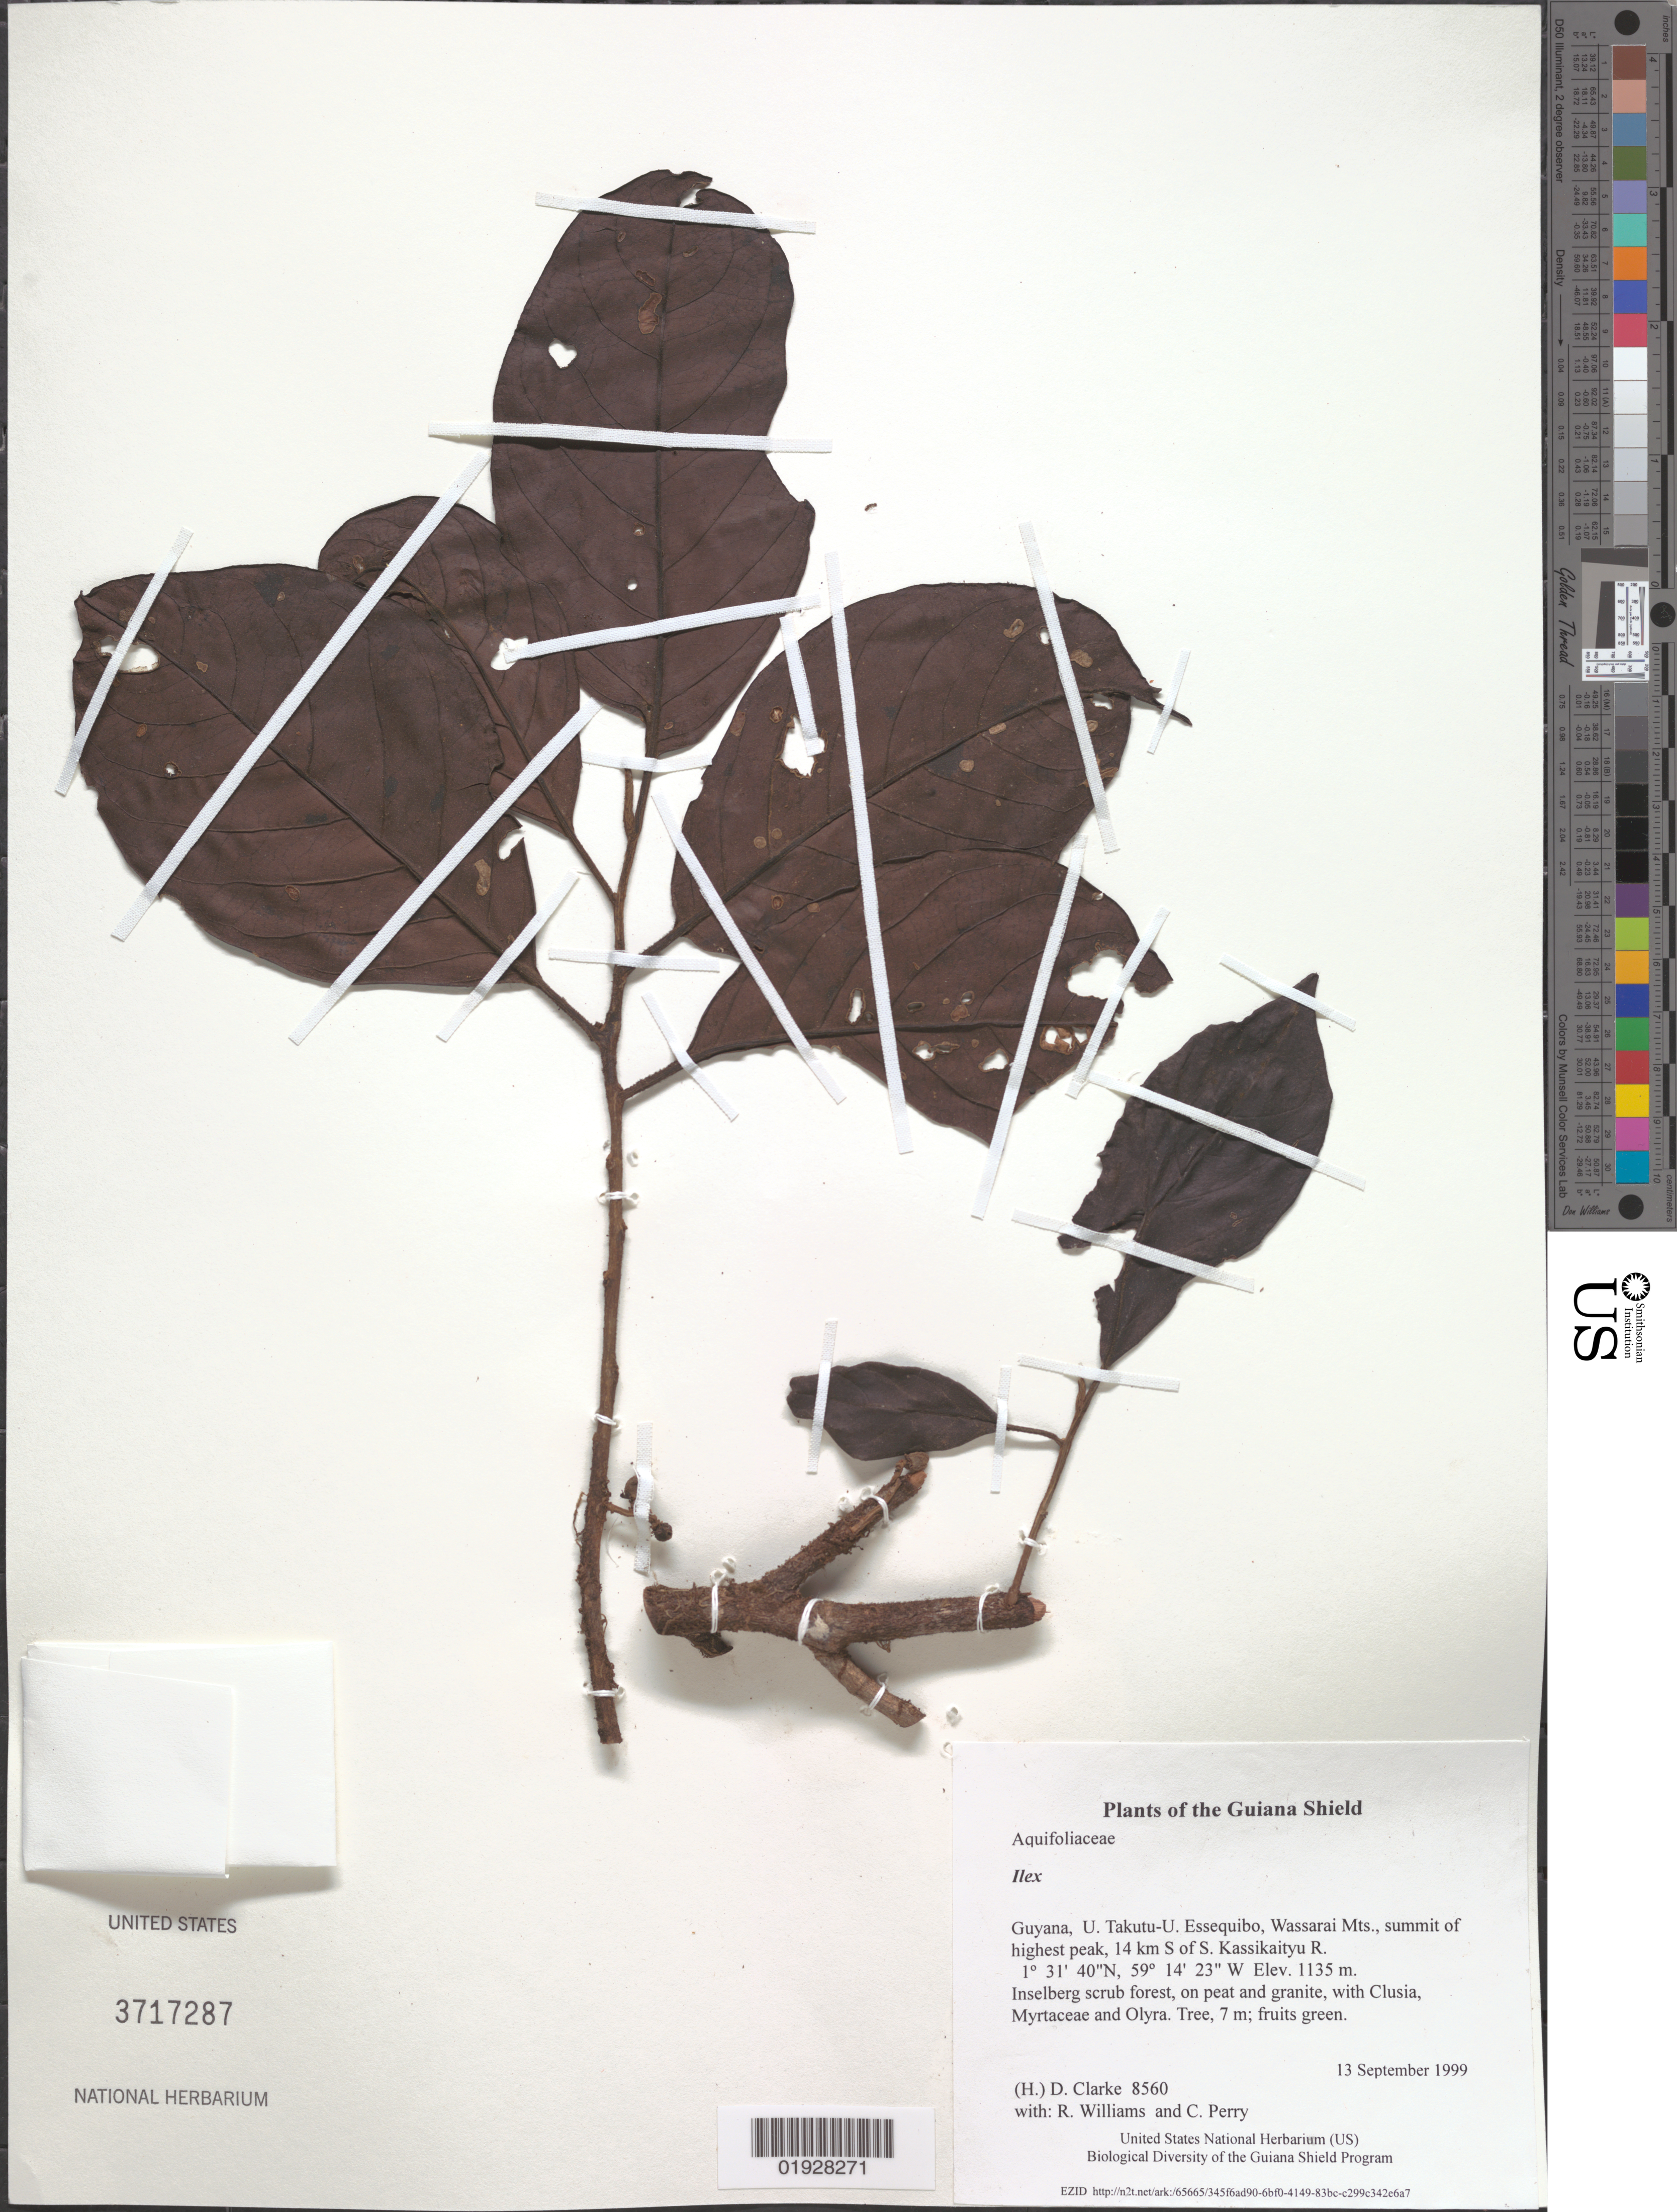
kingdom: Plantae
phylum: Tracheophyta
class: Magnoliopsida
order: Aquifoliales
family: Aquifoliaceae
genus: Ilex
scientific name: Ilex sp.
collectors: H. D. Clarke, R. Williams & C. Perry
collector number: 8560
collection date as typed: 13 September 1999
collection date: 1999-09-13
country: Guyana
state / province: U. Takutu-U. Essequibo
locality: Wassarai Mts., summit of highest peak, 14 km S of S. Kassikaityu R.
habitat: Inselberg scrub forest, on peat and granite, with Clusia, Myrtaceae and Olyra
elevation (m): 1135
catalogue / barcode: US 3717287